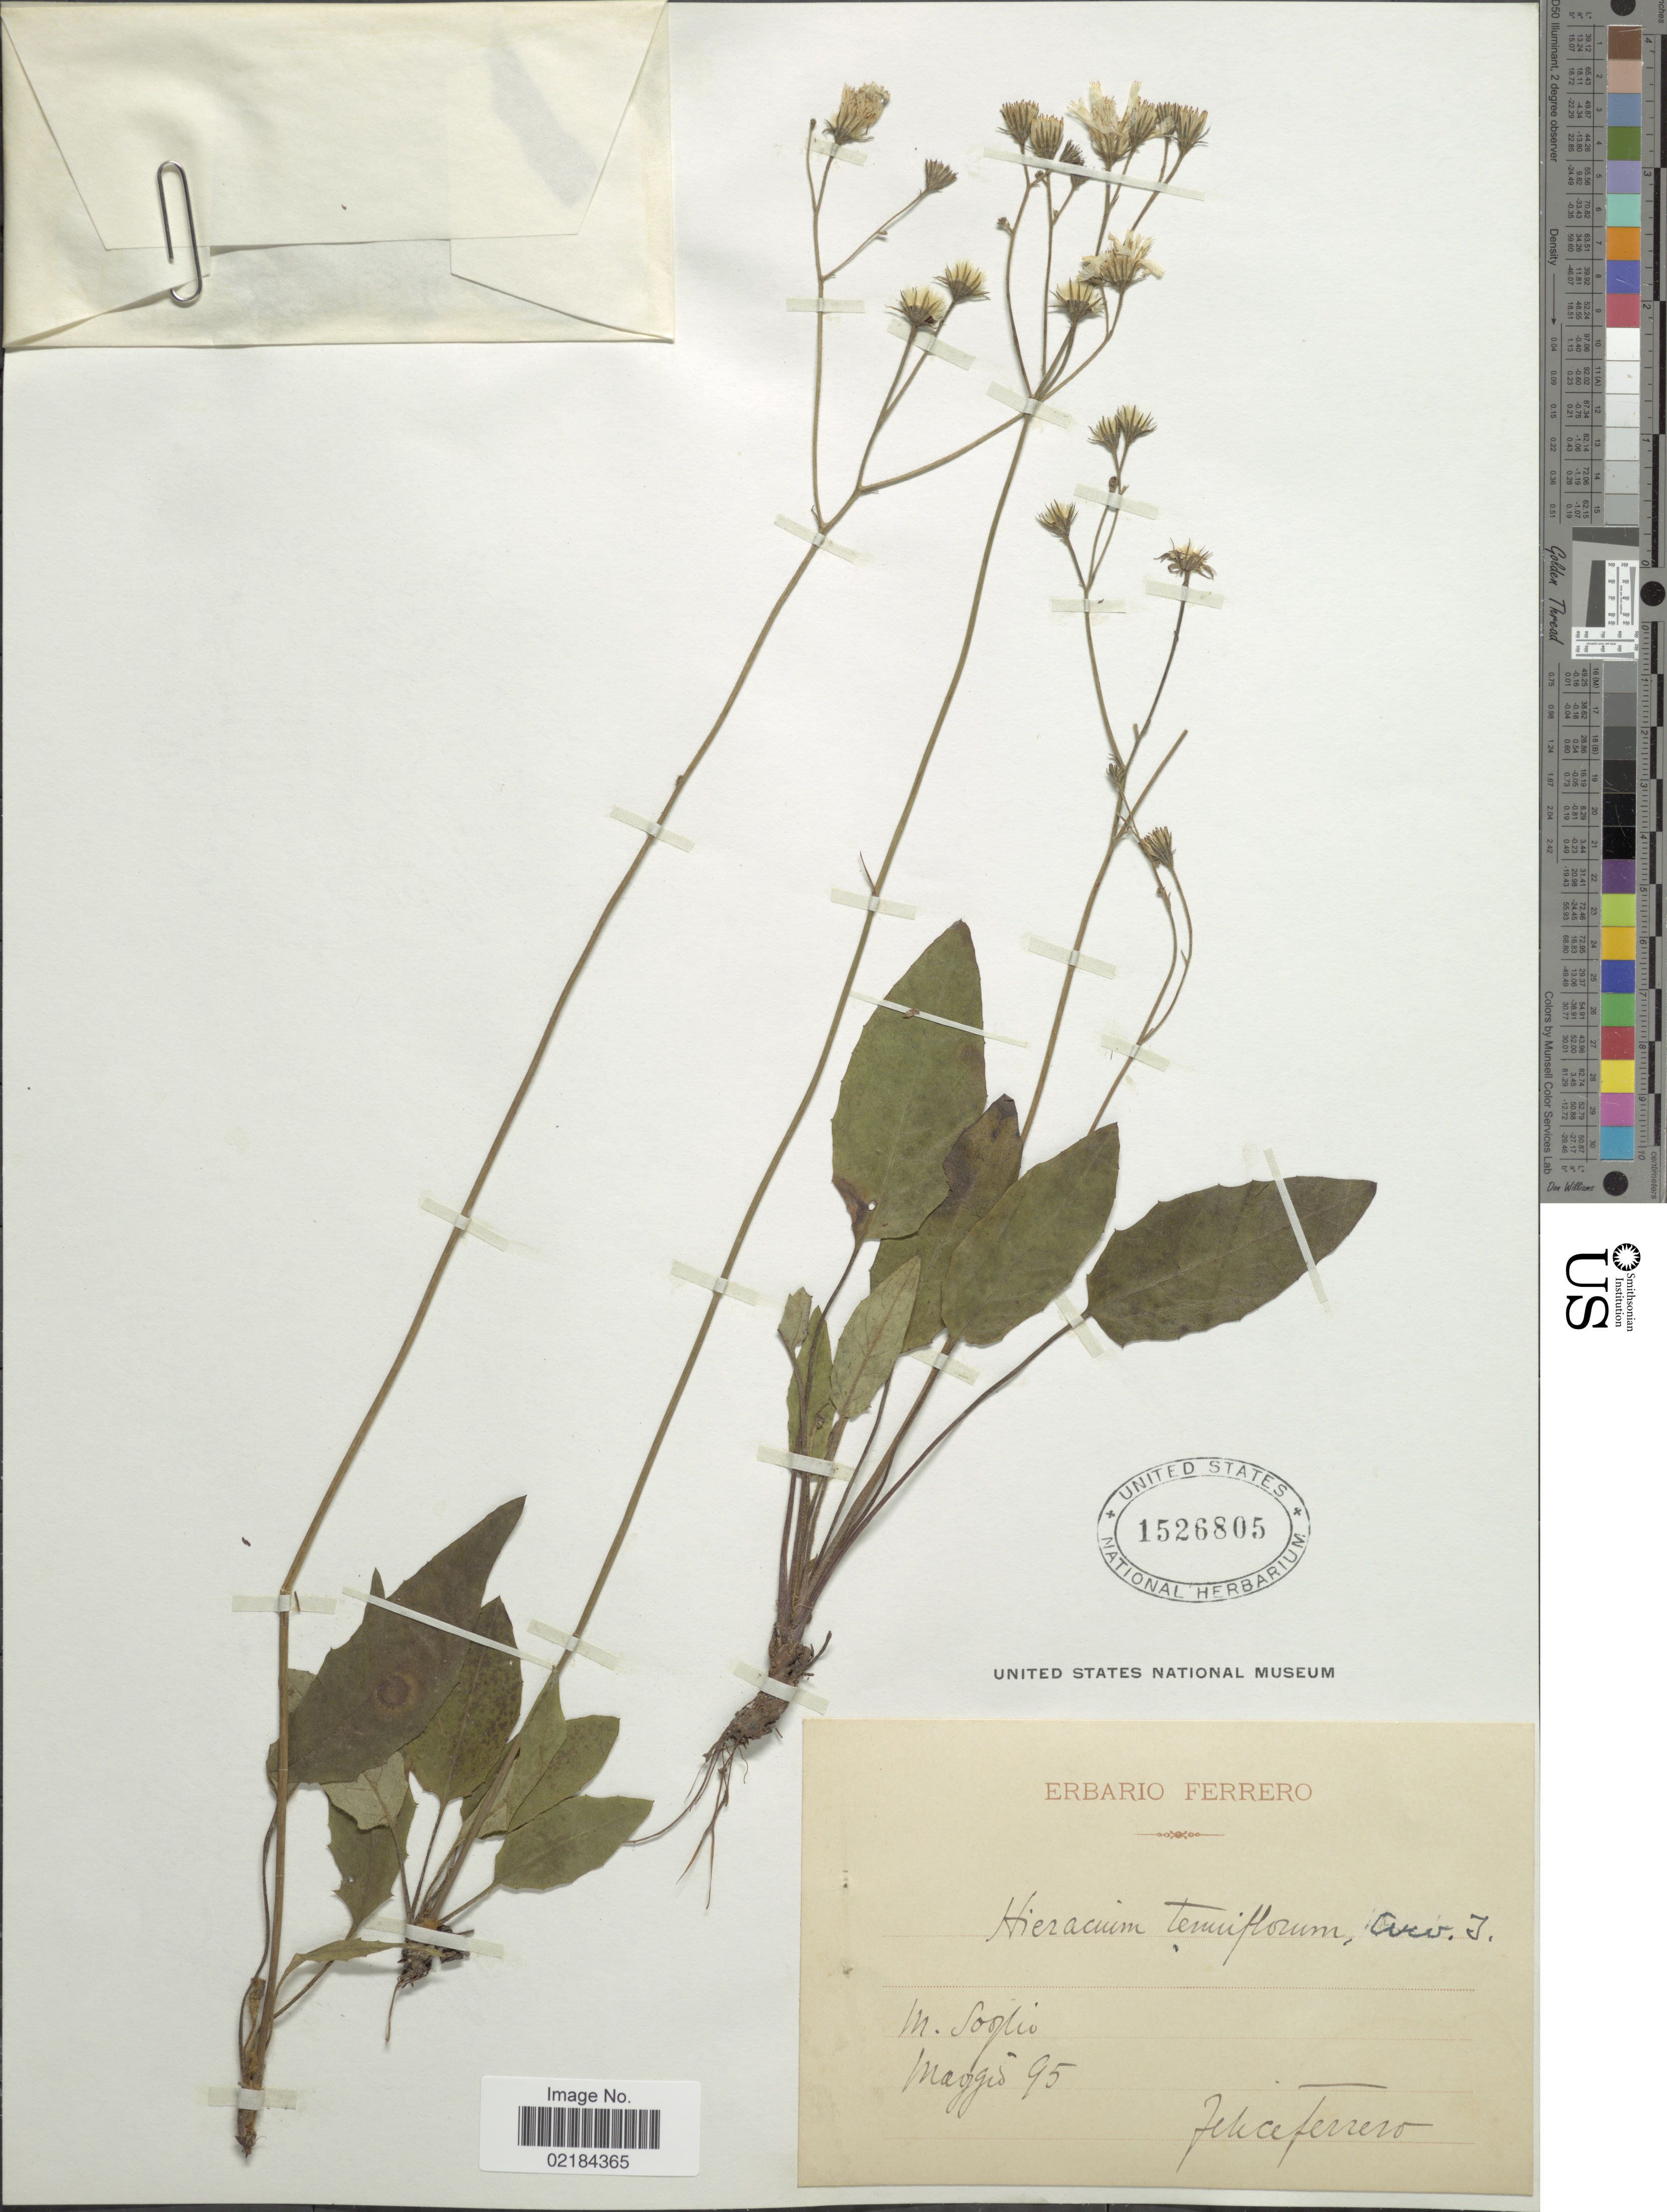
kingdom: Plantae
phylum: Tracheophyta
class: Magnoliopsida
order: Asterales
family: Asteraceae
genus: Hieracium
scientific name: Hieracium tenuiflorum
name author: Arvet-Touvet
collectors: F. Ferrero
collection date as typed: Transcribed d/m/y: /5/95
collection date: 1895-05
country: Italy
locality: M. Soofio [interpreted]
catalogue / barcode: US 1526805